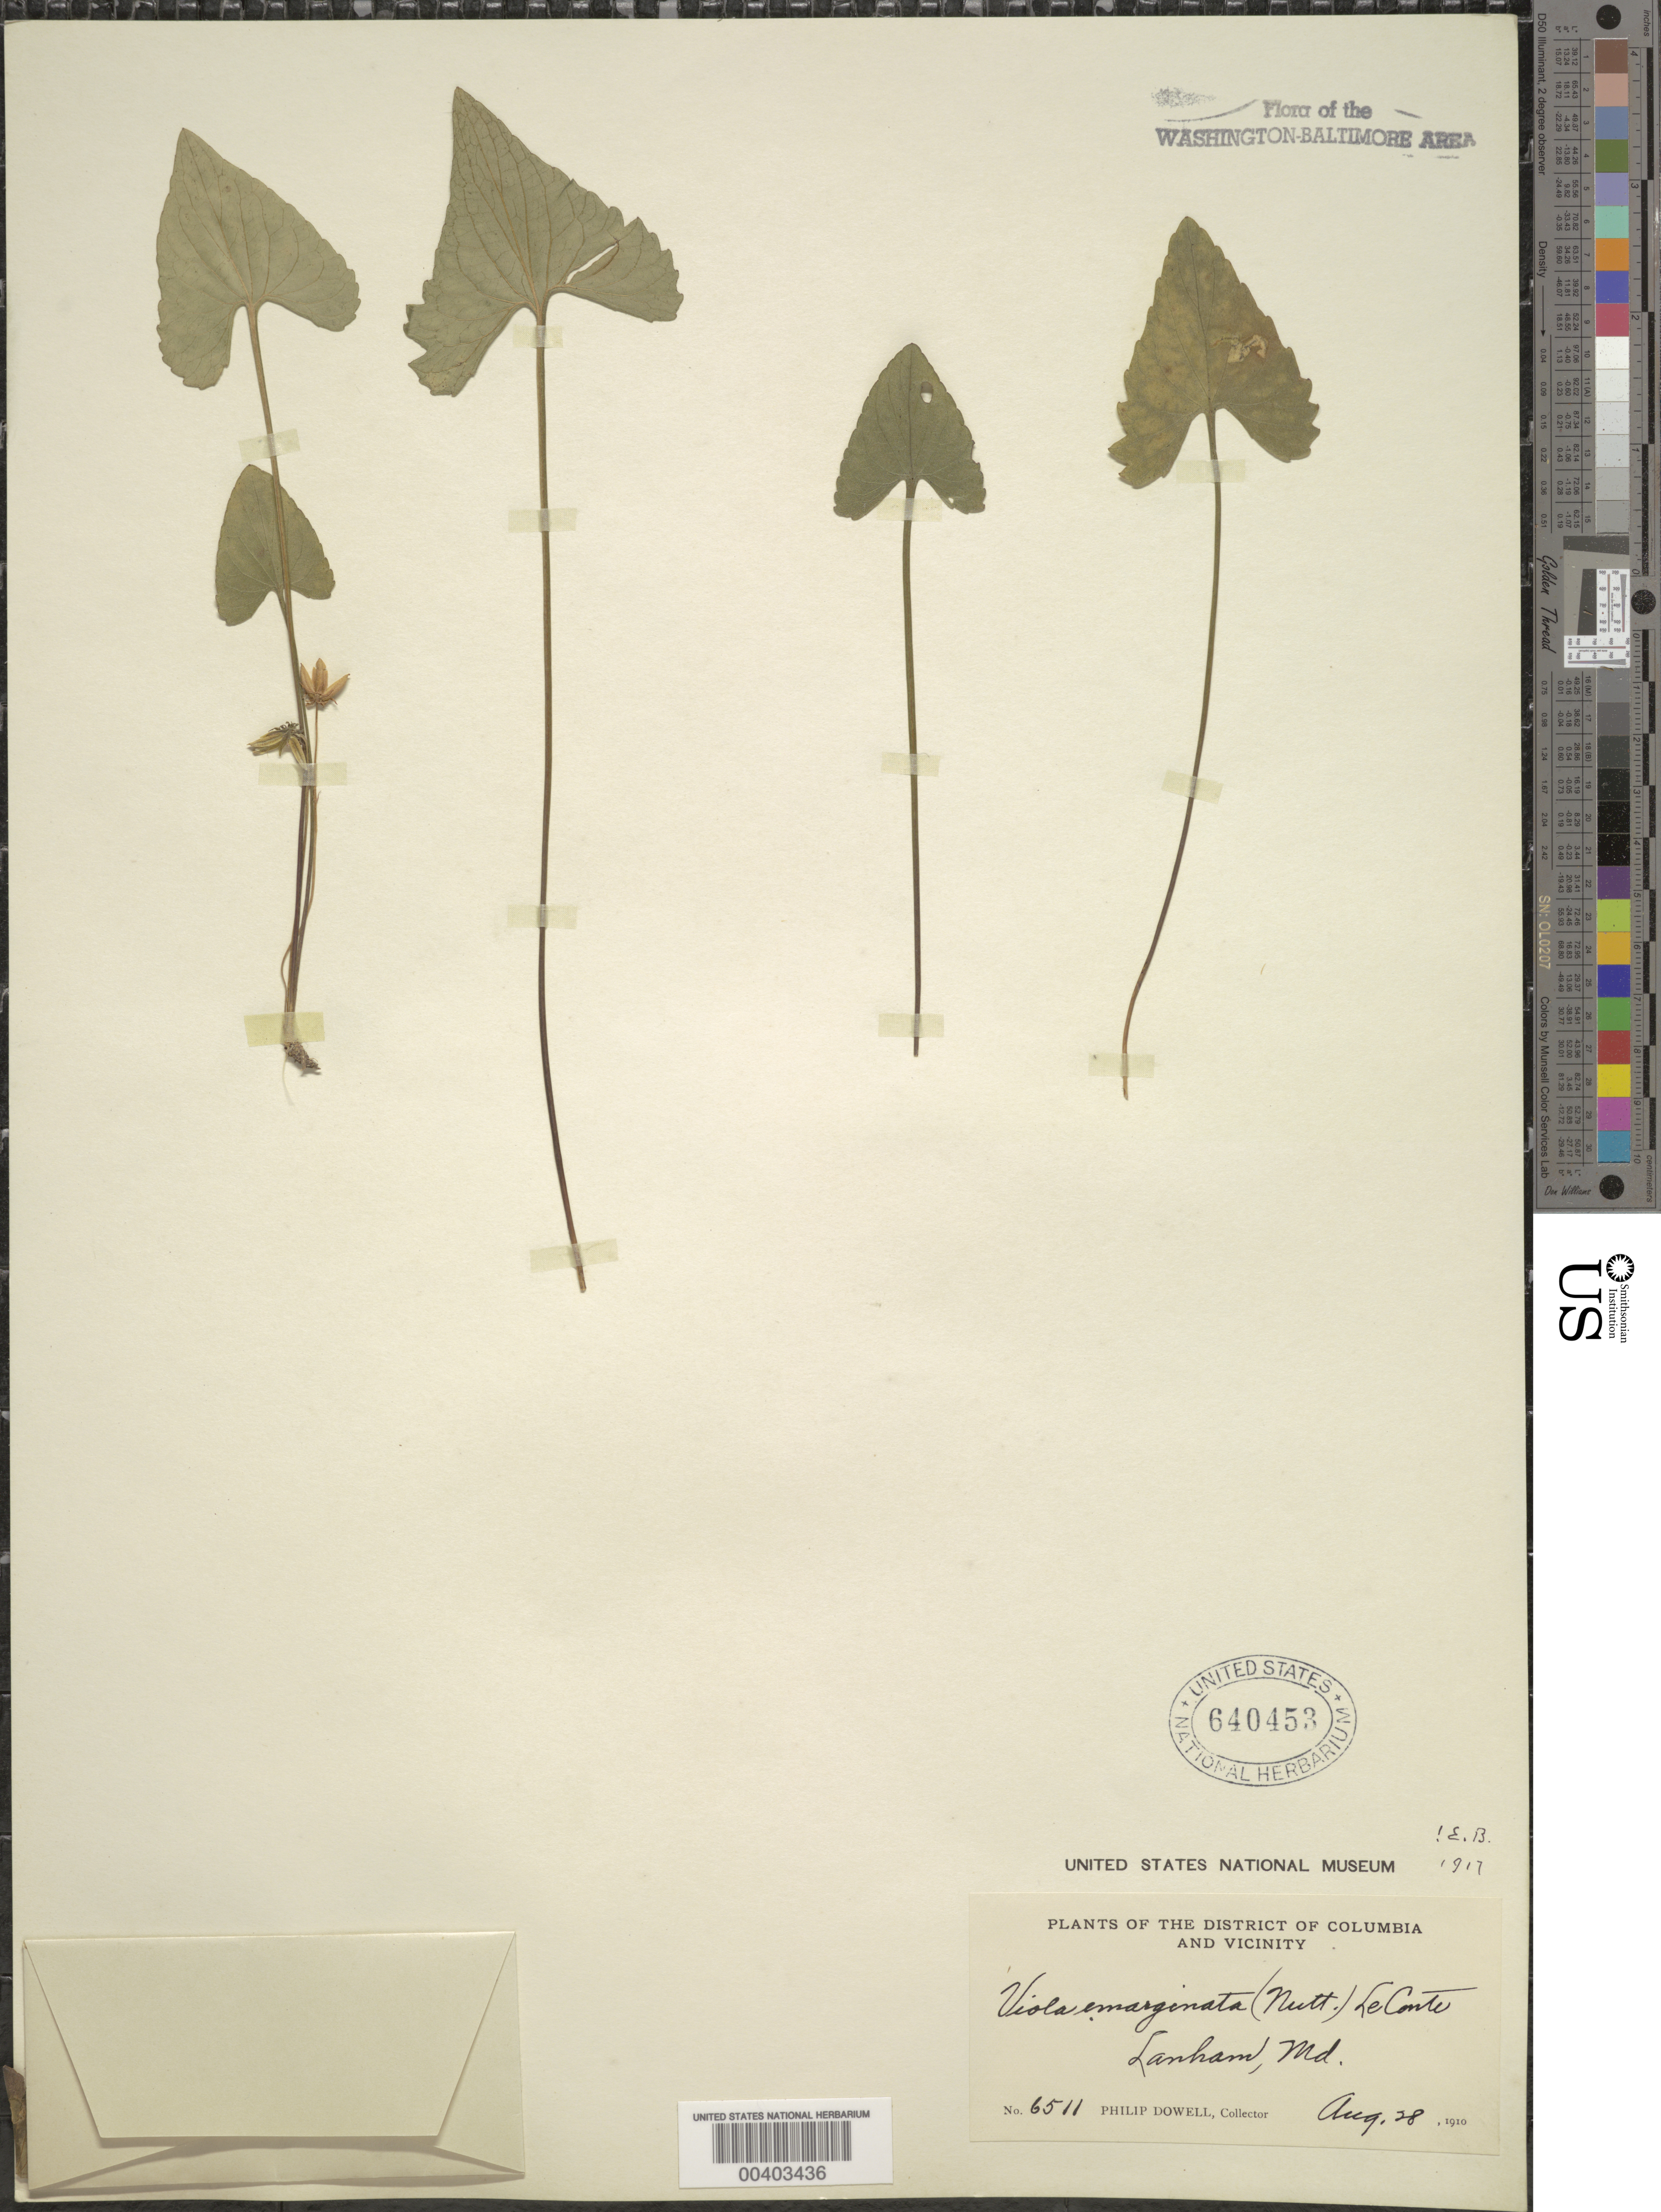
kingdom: Plantae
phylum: Tracheophyta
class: Magnoliopsida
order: Malpighiales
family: Violaceae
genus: Viola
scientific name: Viola sagittata var. sagittata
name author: Aiton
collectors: P. Dowell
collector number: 6511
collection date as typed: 28 Aug 1910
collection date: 1910-08-28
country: United States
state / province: Maryland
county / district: Prince George's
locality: Lanham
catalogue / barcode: US 640453